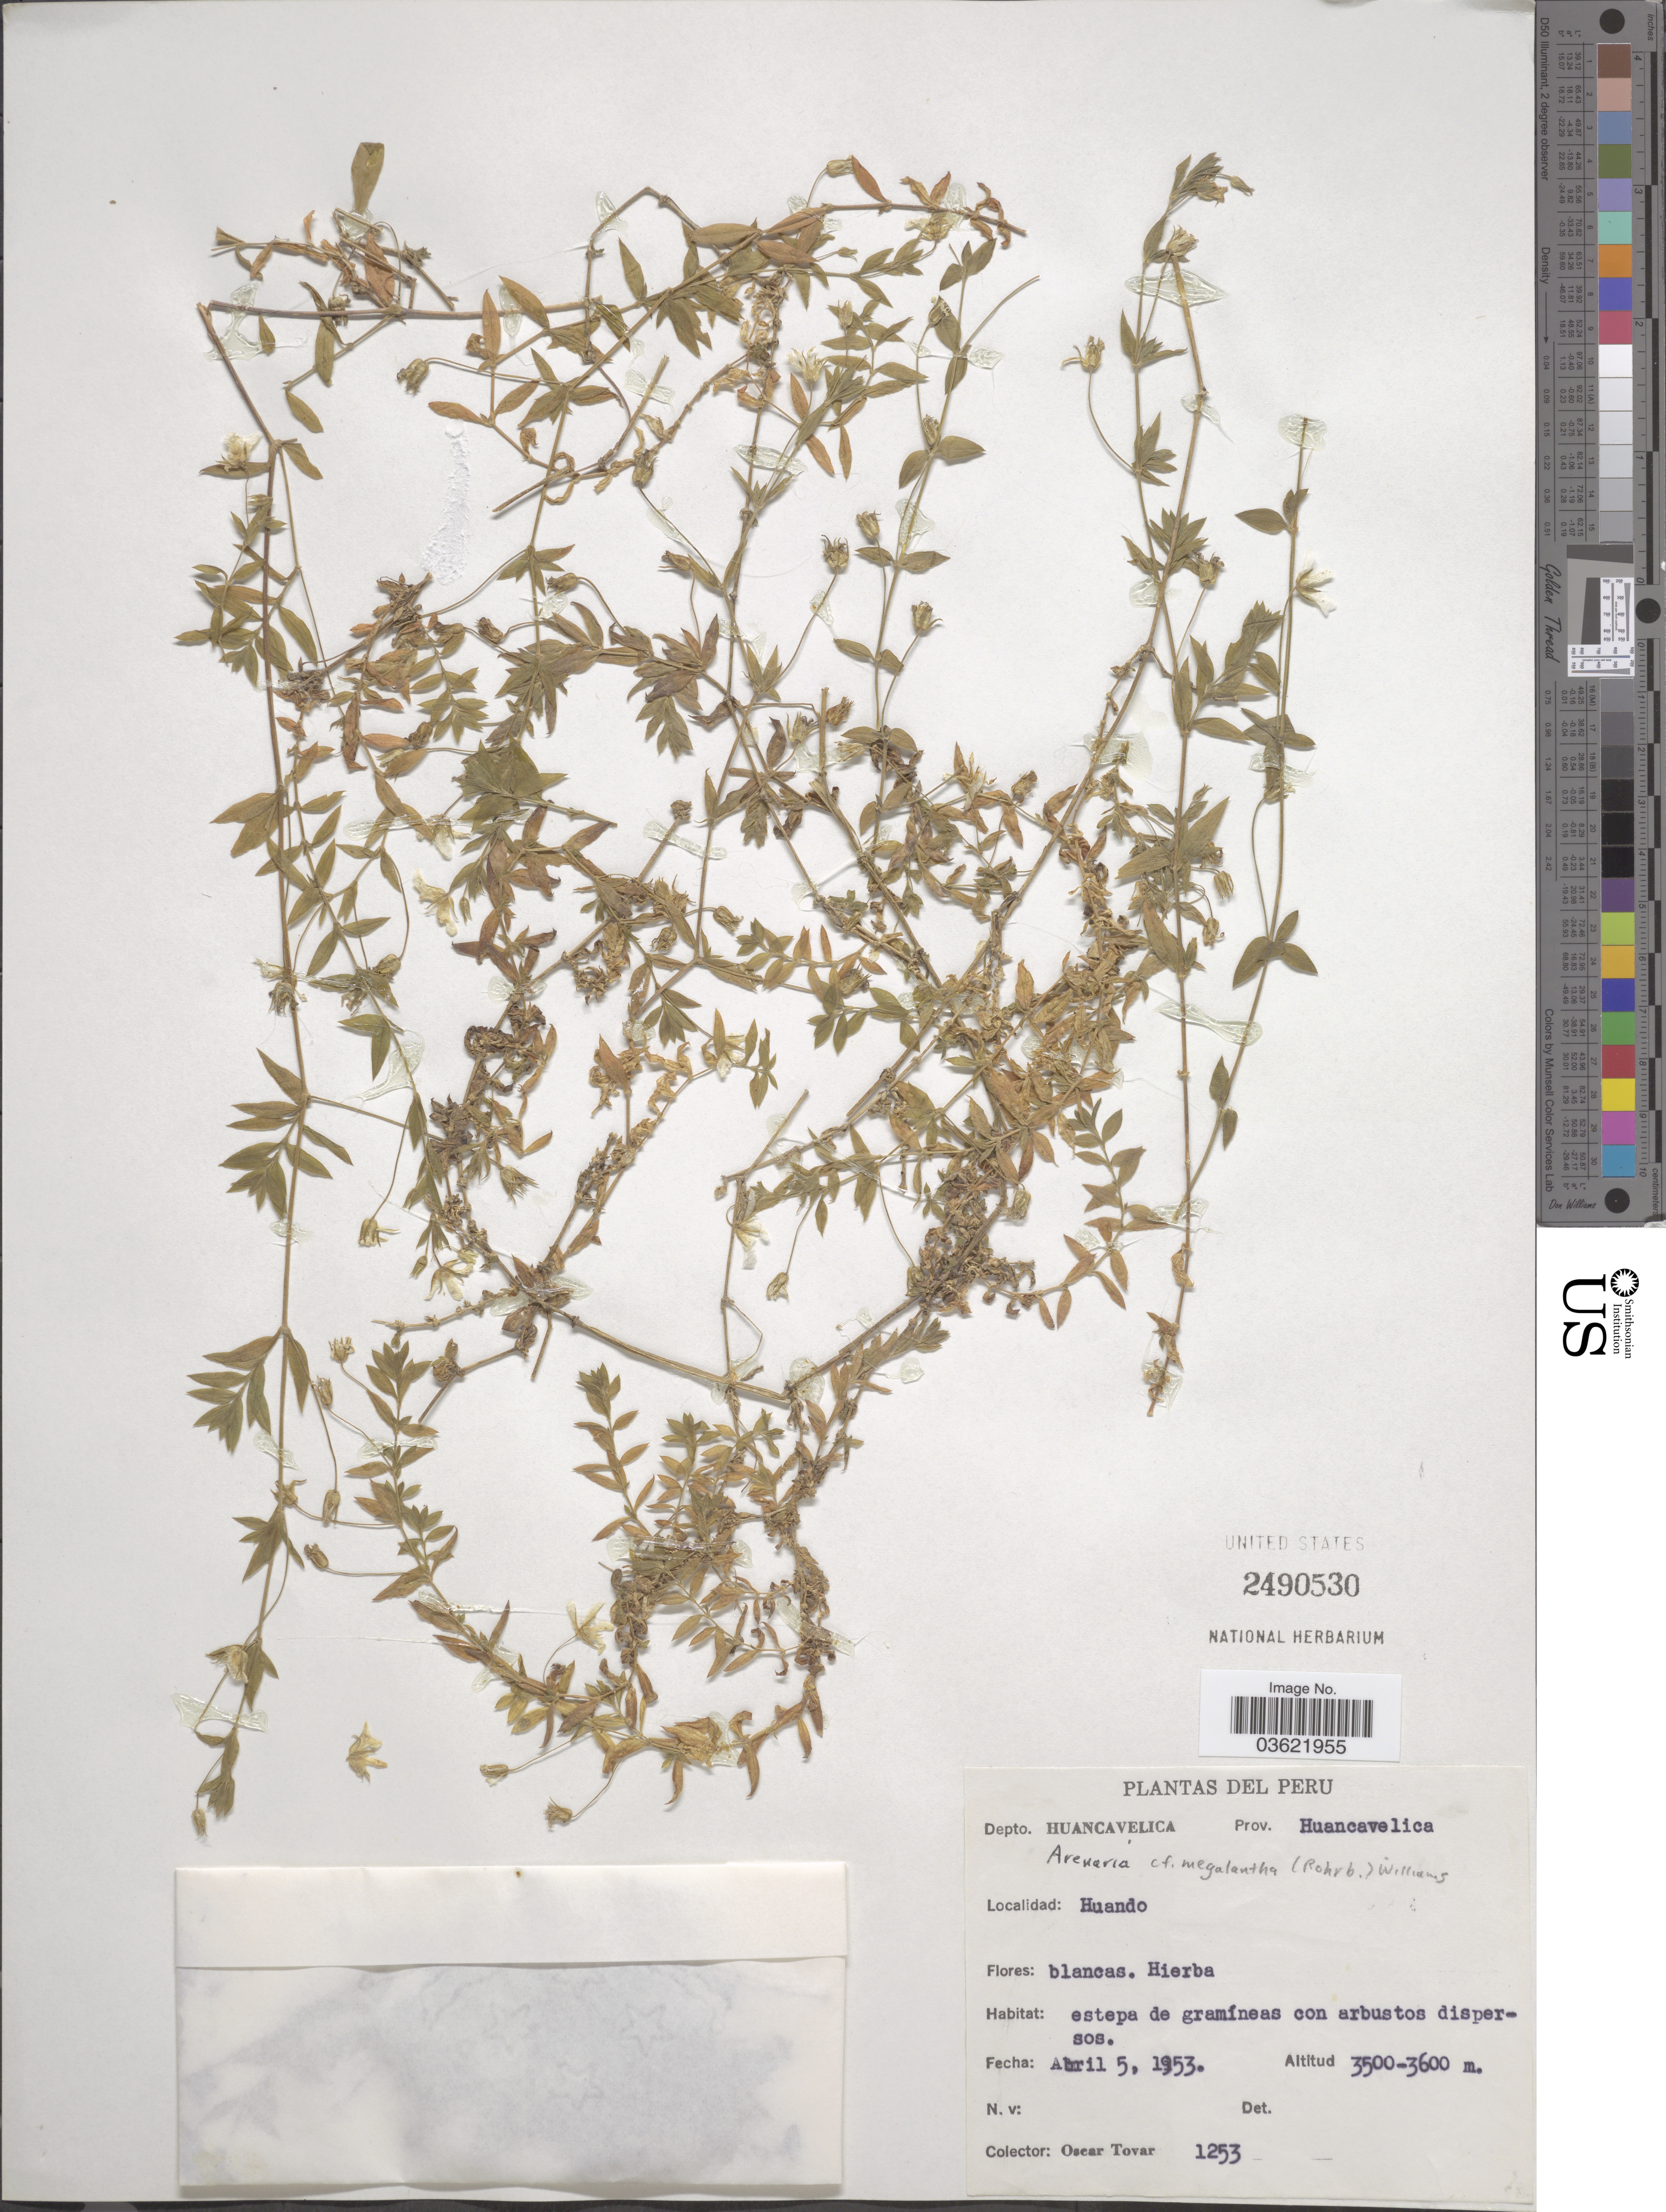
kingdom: Plantae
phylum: Tracheophyta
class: Magnoliopsida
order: Caryophyllales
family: Caryophyllaceae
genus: Arenaria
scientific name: Arenaria megalantha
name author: (Rohrb.) F.N. Williams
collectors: Ó. Tovar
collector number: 1253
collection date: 1953-04-05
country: Peru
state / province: Huancavelica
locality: Depto. Huancavelica. Huando.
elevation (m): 3500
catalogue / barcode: US 2490530